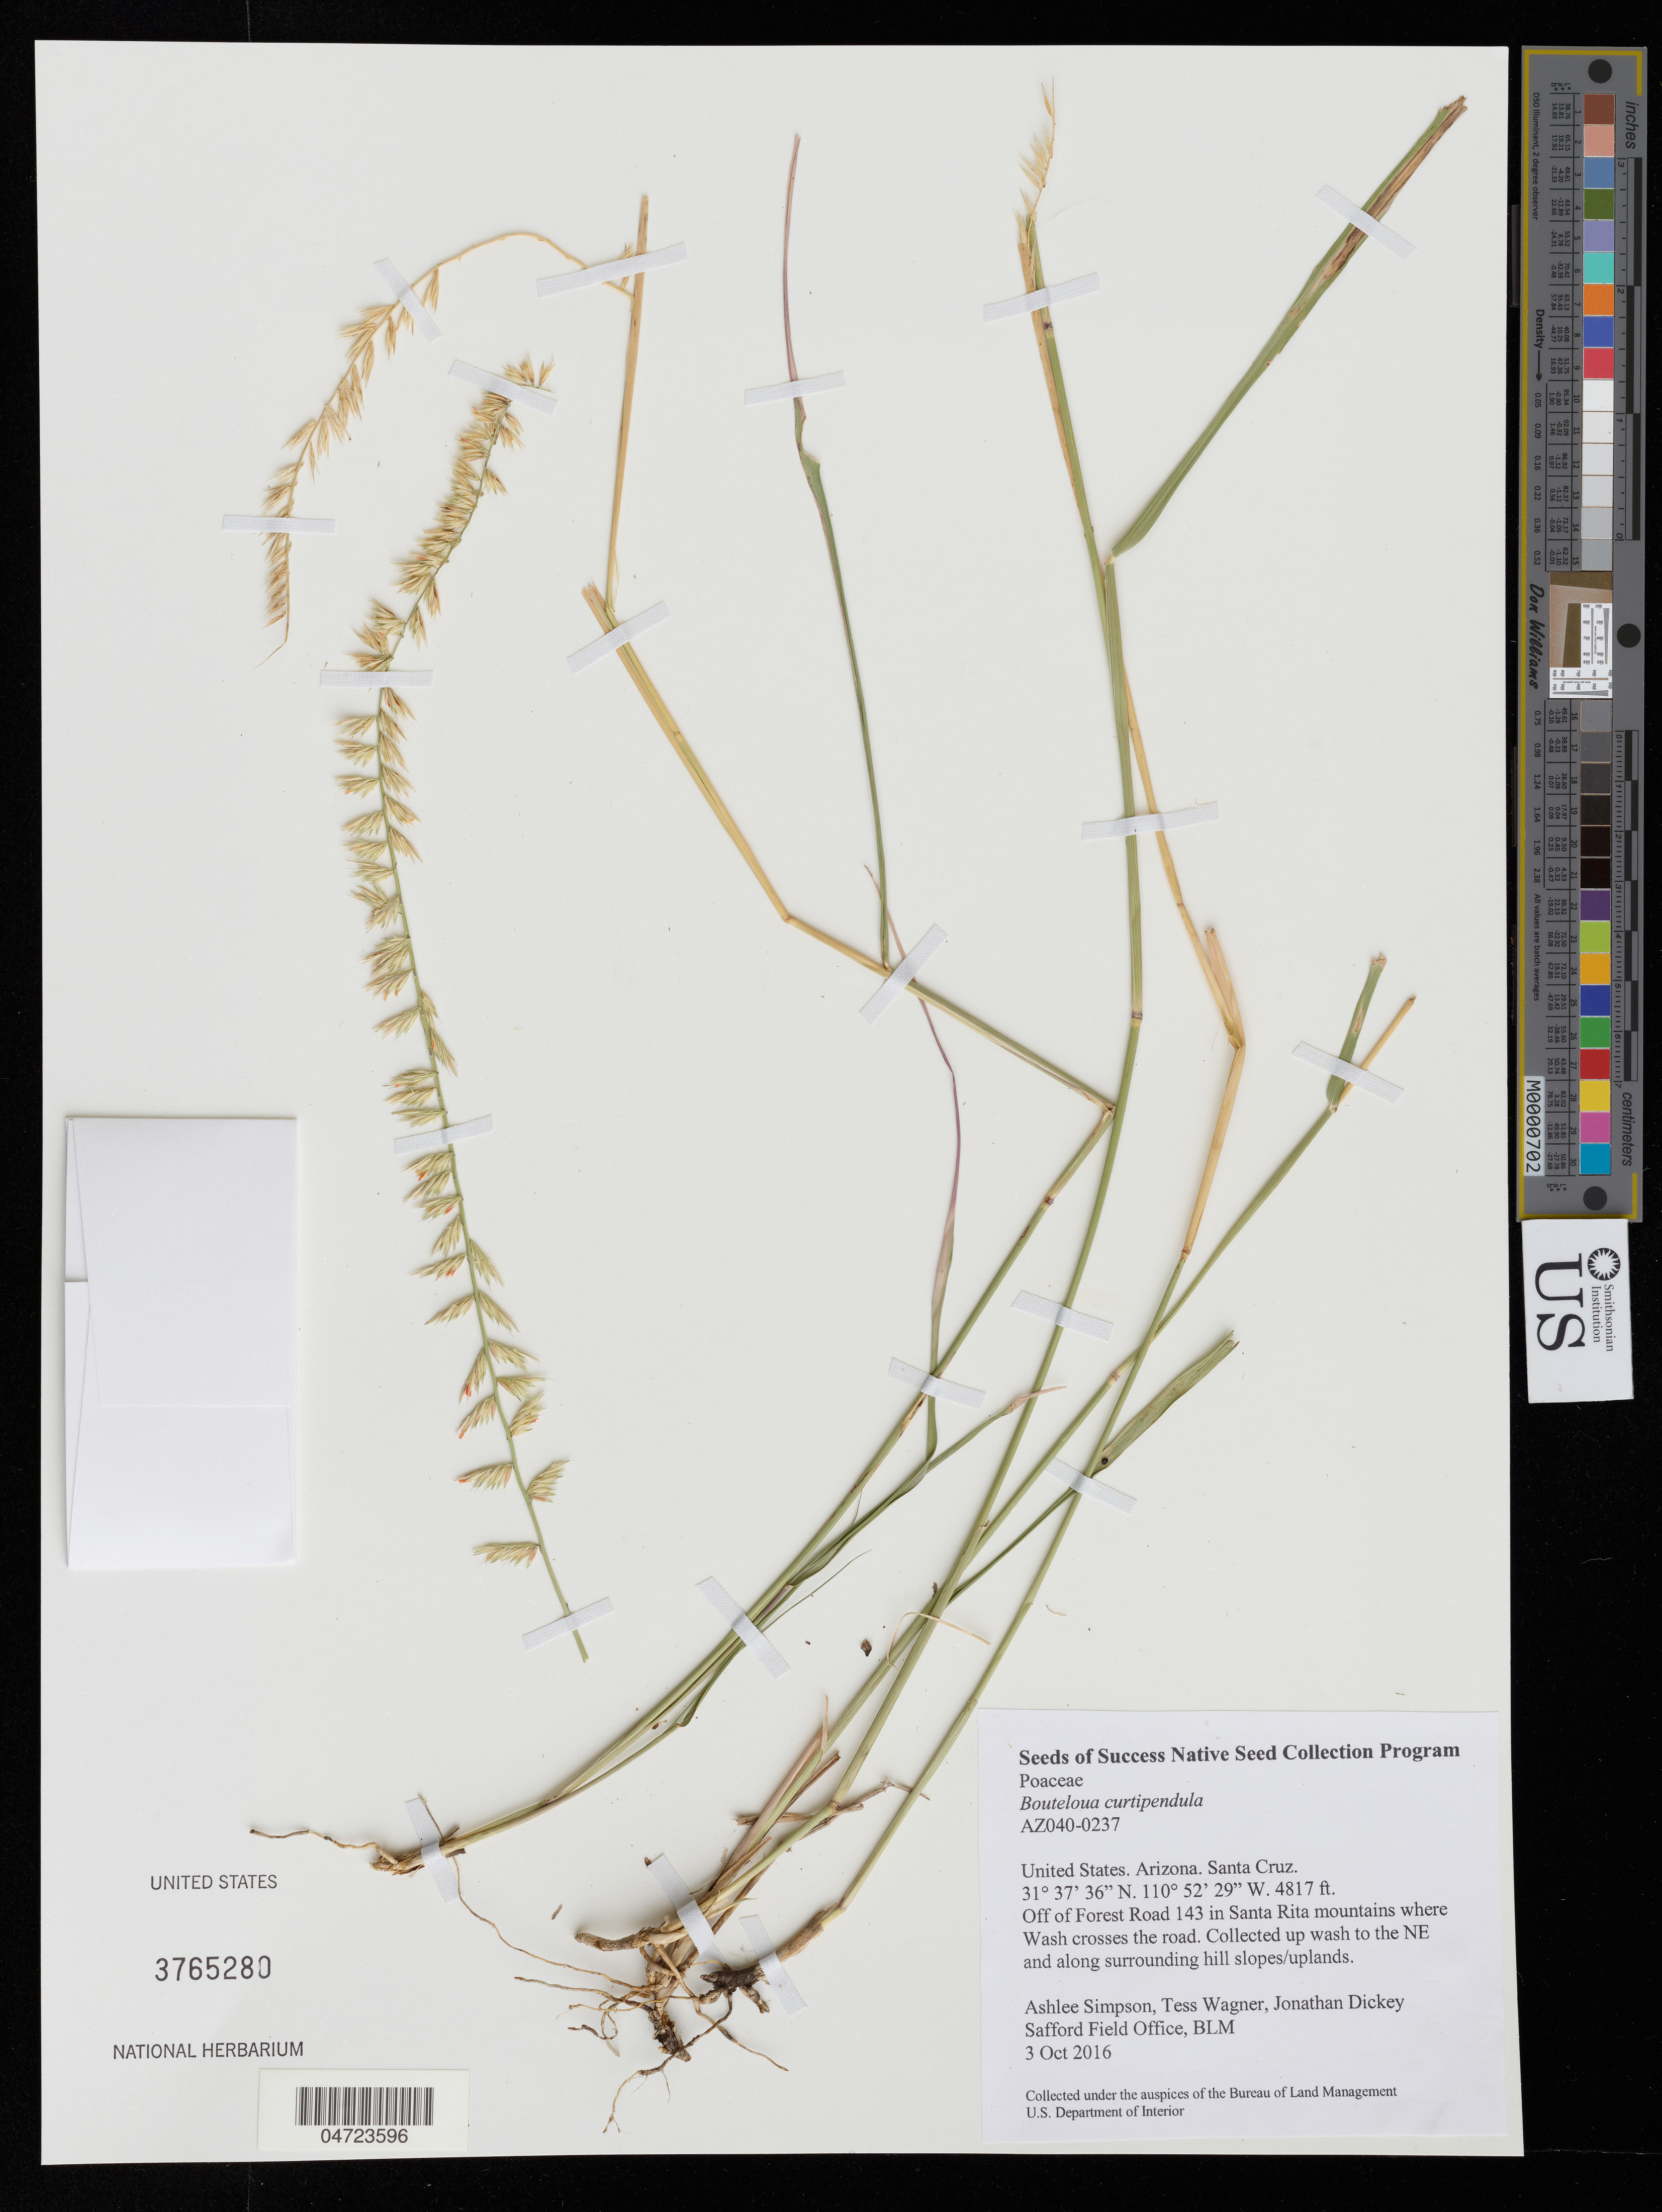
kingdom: Plantae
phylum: Tracheophyta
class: Liliopsida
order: Poales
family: Poaceae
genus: Bouteloua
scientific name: Bouteloua curtipendula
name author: (Michx.) Torr.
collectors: A. Simpson, T. Wagner & J. Dickey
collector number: AZ040-0237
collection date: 2016-10-03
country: United States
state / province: Arizona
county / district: Santa Cruz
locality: Santa Cruz. Off of Forest Road 143 in Santa Rita mountains where Wash crosses the road. Collected up wash to the NE and along surrounding hill slopes/uplands.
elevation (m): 1468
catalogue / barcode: US 3765280